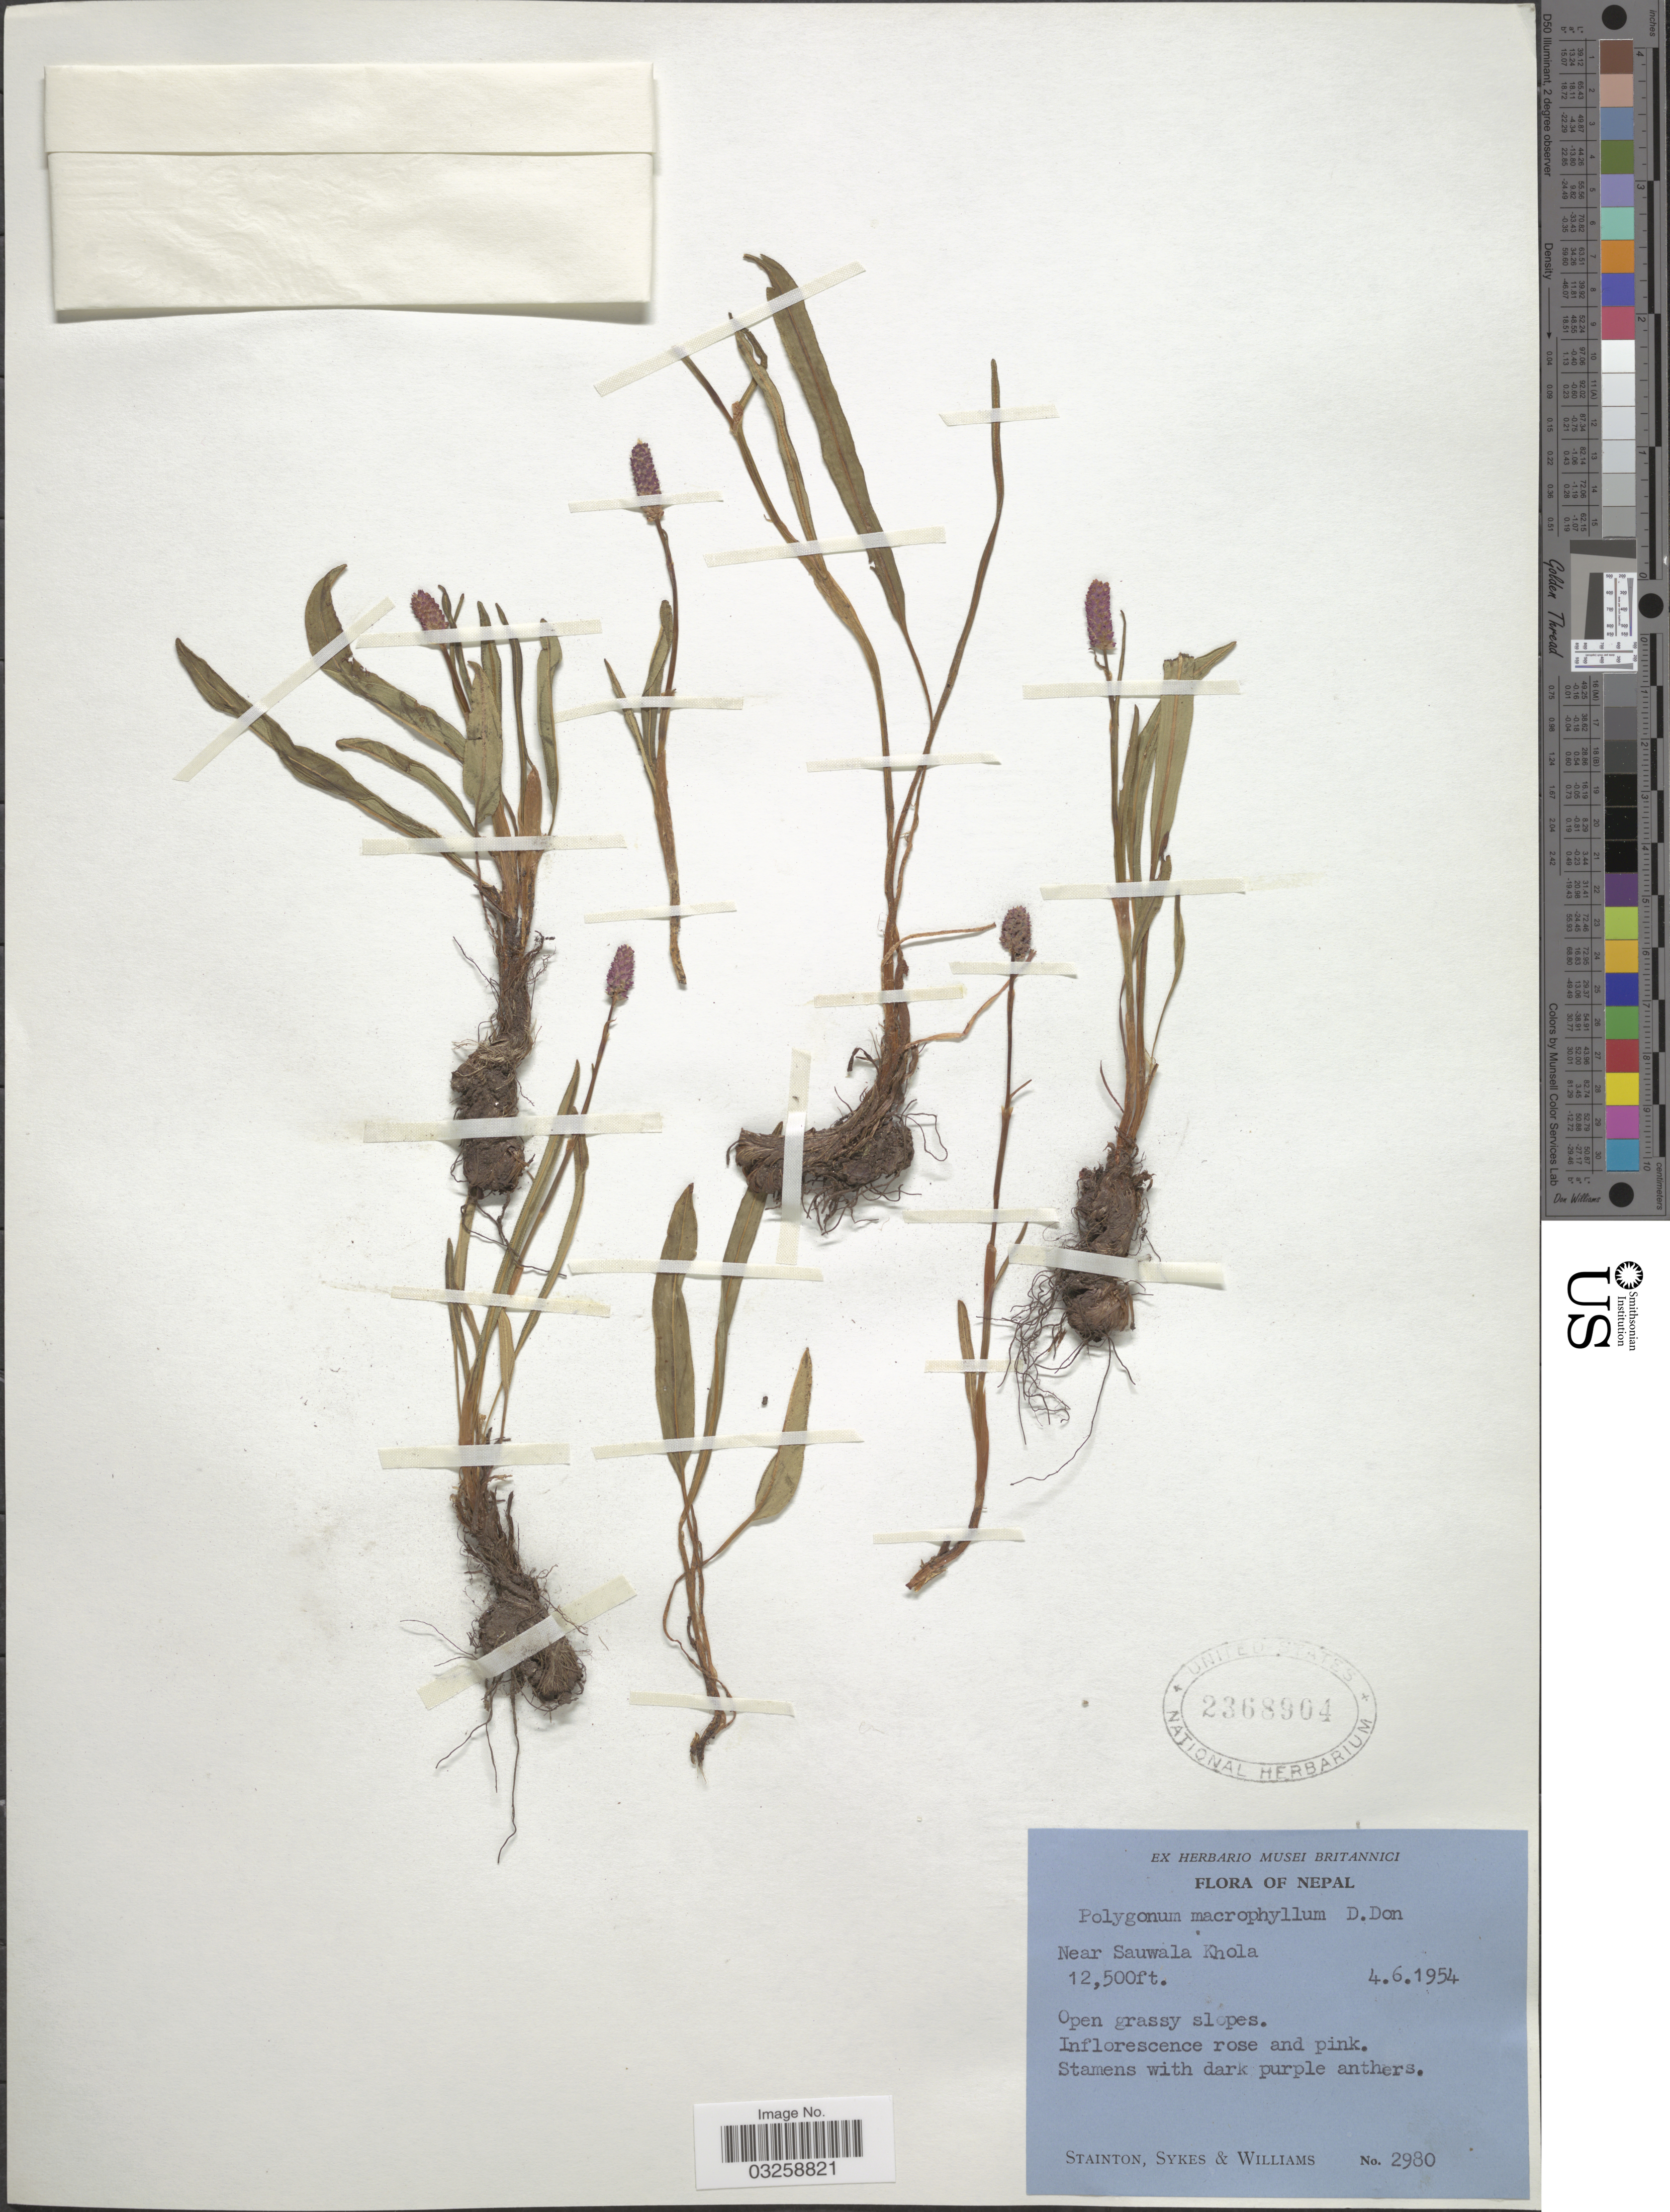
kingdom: Plantae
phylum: Tracheophyta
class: Magnoliopsida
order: Caryophyllales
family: Polygonaceae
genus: Bistorta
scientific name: Bistorta macrophylla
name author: (D. Don) Soják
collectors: -. Stainton, Sykes, -- & -- Williams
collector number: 2980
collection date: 1954-06-04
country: Nepal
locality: Near Sauwala Khola.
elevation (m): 3810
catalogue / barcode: US 2368904